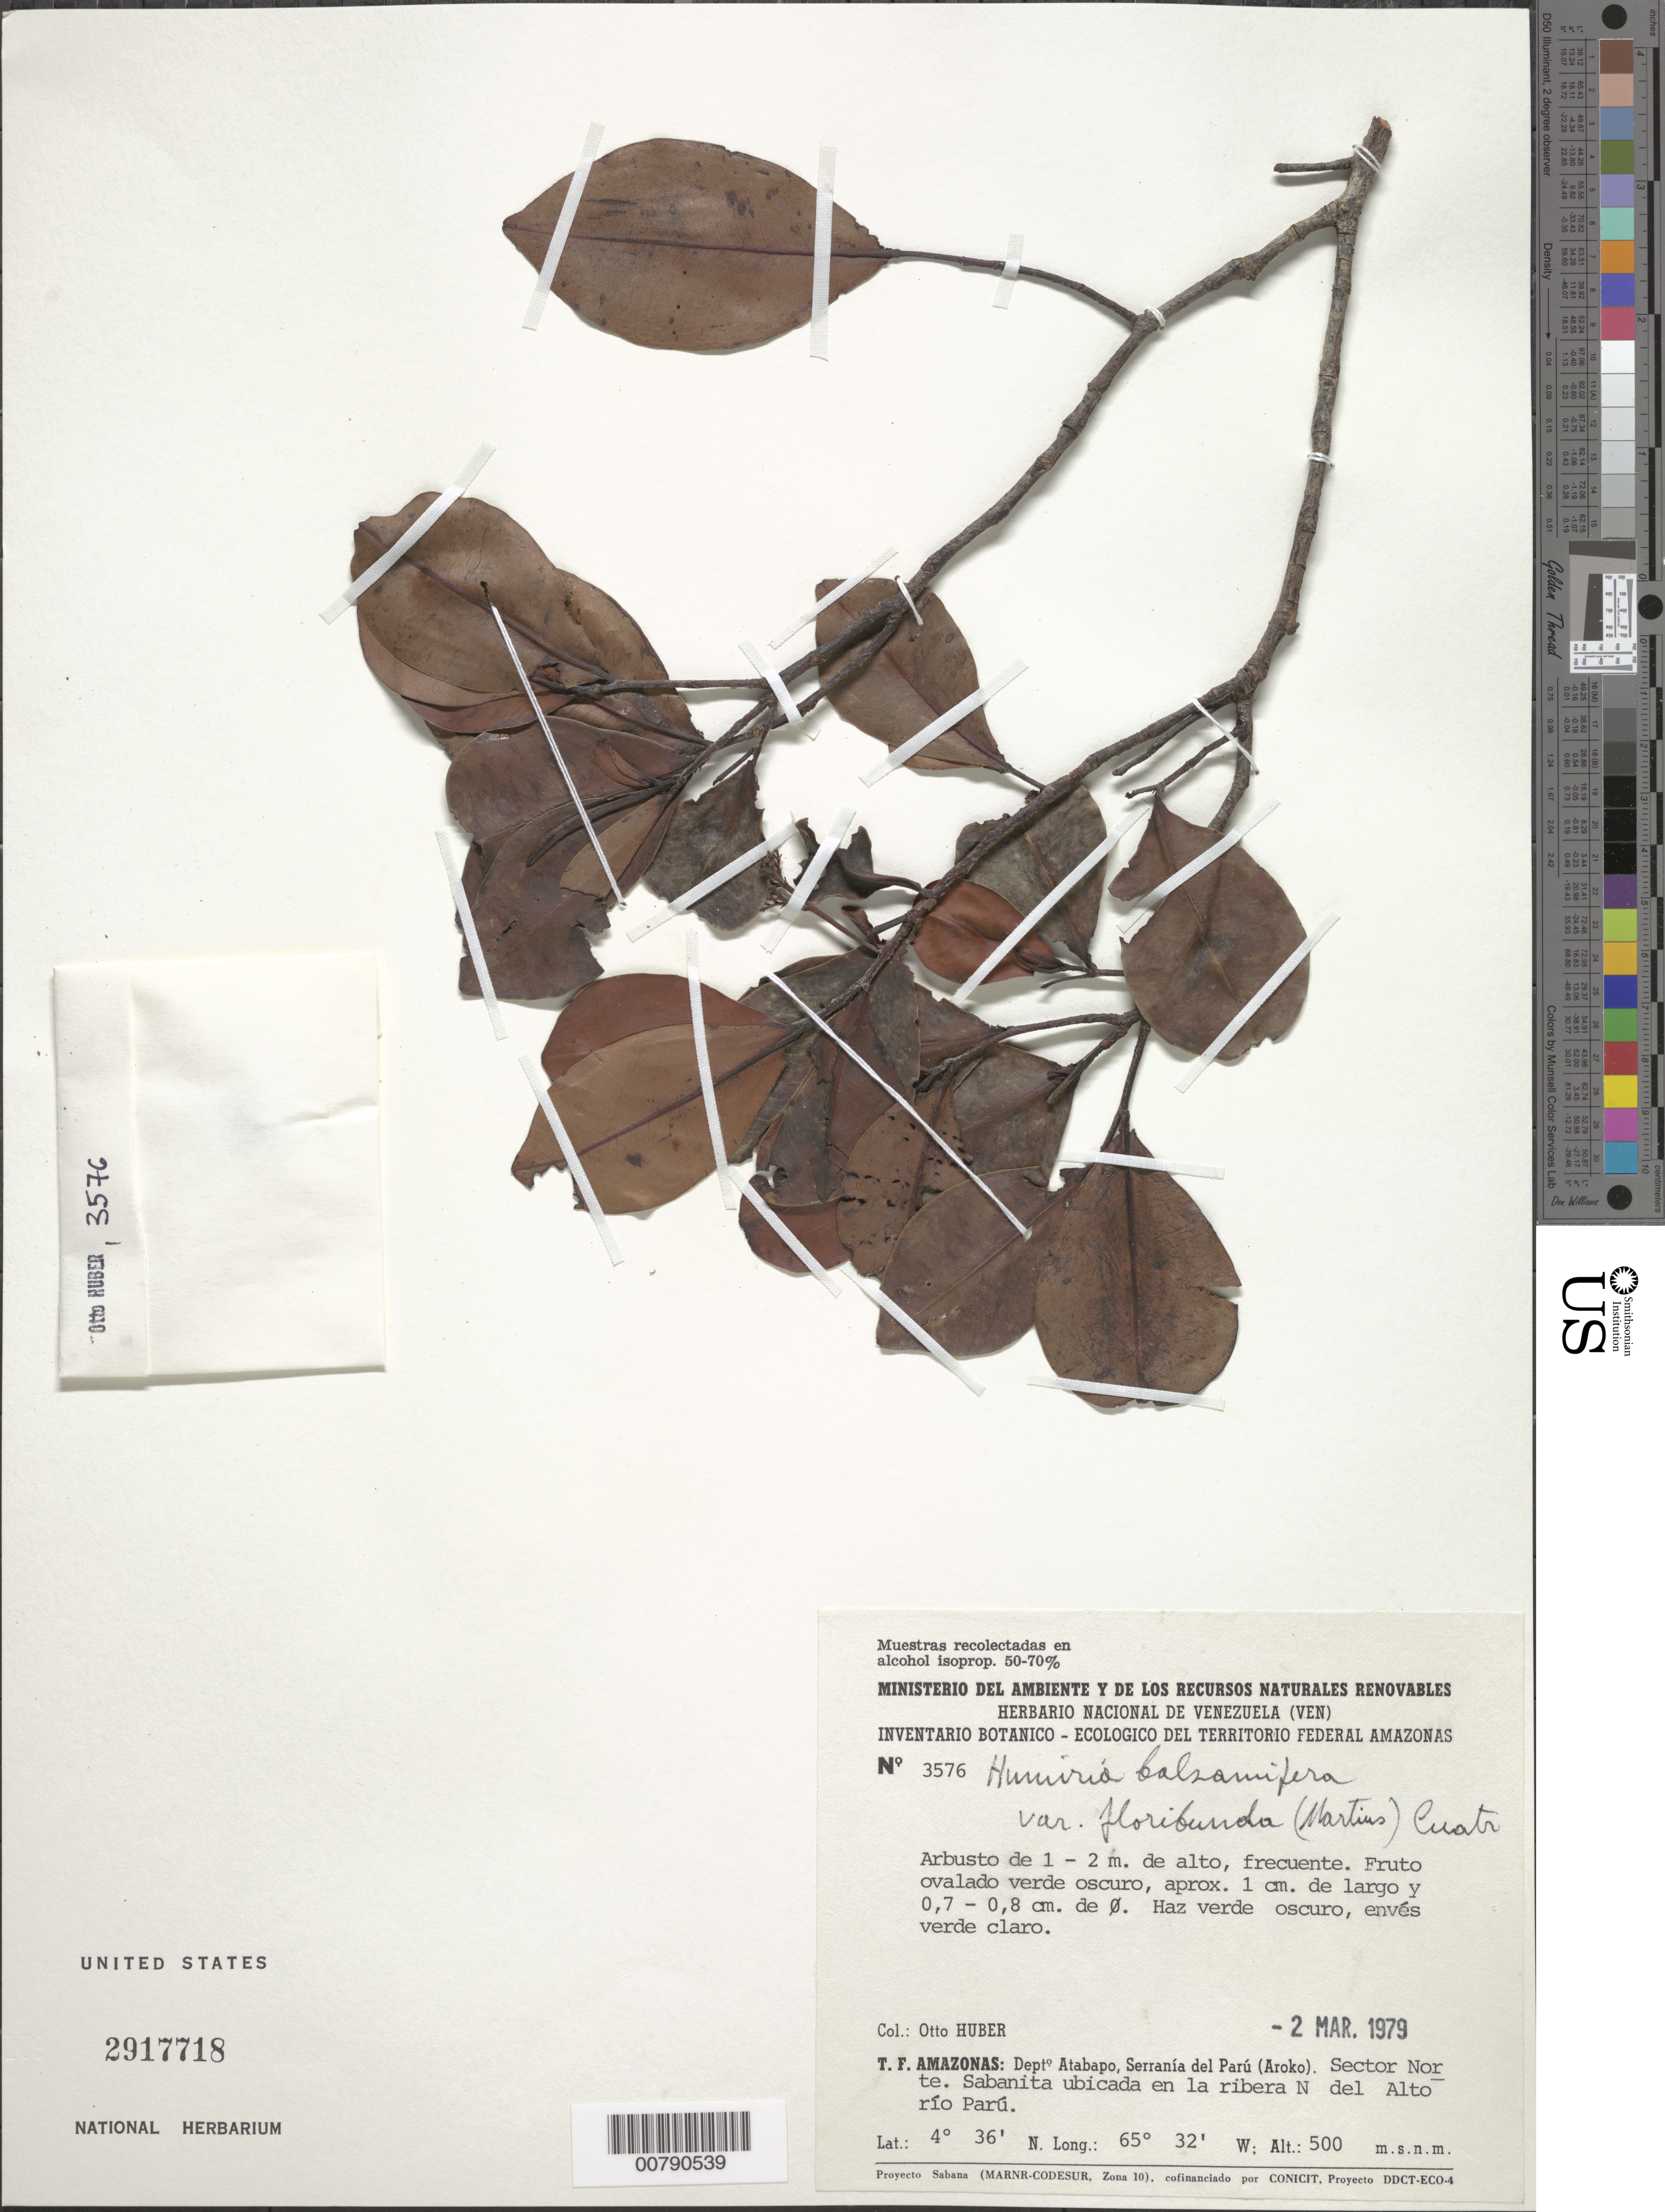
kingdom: Plantae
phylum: Tracheophyta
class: Magnoliopsida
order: Malpighiales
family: Humiriaceae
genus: Humiria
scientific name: Humiria balsamifera var. floribunda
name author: (Mart.) Cuatrec.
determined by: Cuatrecasas, J.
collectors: O. Huber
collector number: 3576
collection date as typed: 2-Mar-79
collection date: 1979-03-02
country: Venezuela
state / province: Amazonas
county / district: Atabapo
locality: Serranía del Parú (Aroko); sector Norte; Alto Río Parú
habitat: Sabanita ubicada en la ribera del río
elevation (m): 500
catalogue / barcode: US 2917718